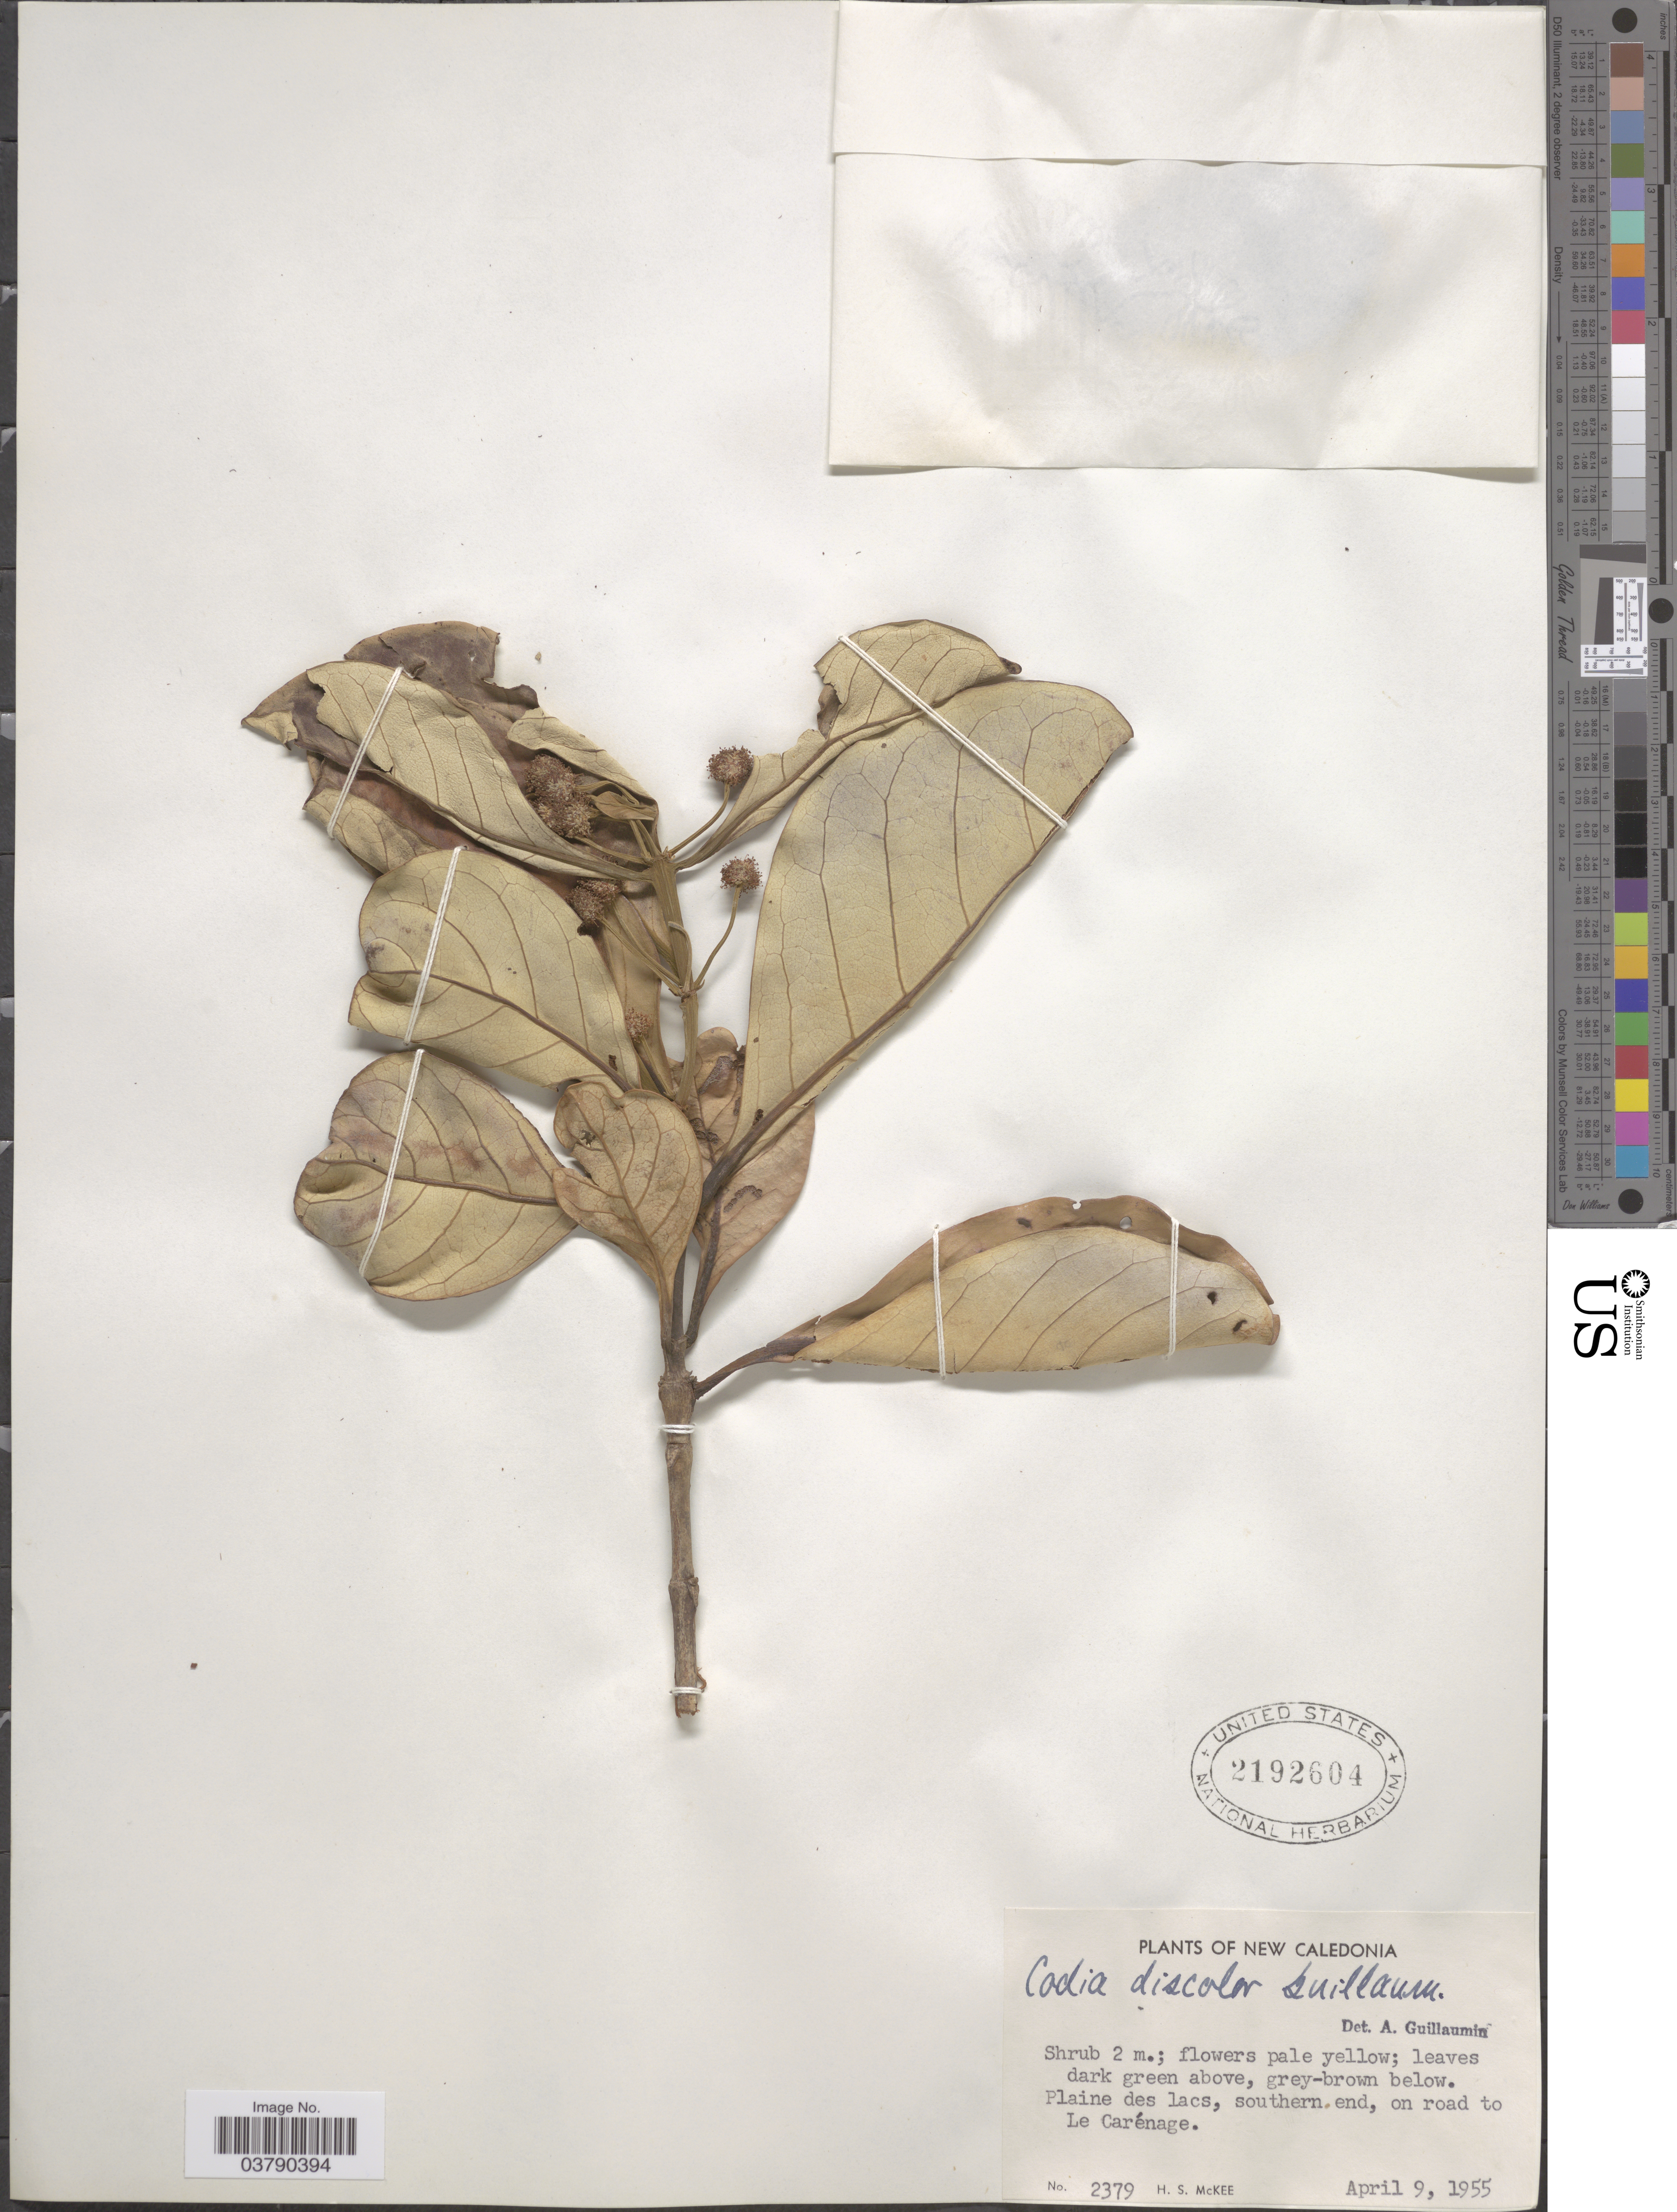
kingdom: Plantae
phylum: Tracheophyta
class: Magnoliopsida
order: Oxalidales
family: Cunoniaceae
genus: Codia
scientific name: Codia discolor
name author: (Brongn. & Gris) Guillaumin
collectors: H. S. McKee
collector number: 2379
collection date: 1955-04-09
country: New Caledonia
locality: Plaine des lacs, southern end, on road to Le Carénage.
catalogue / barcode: US 2192604